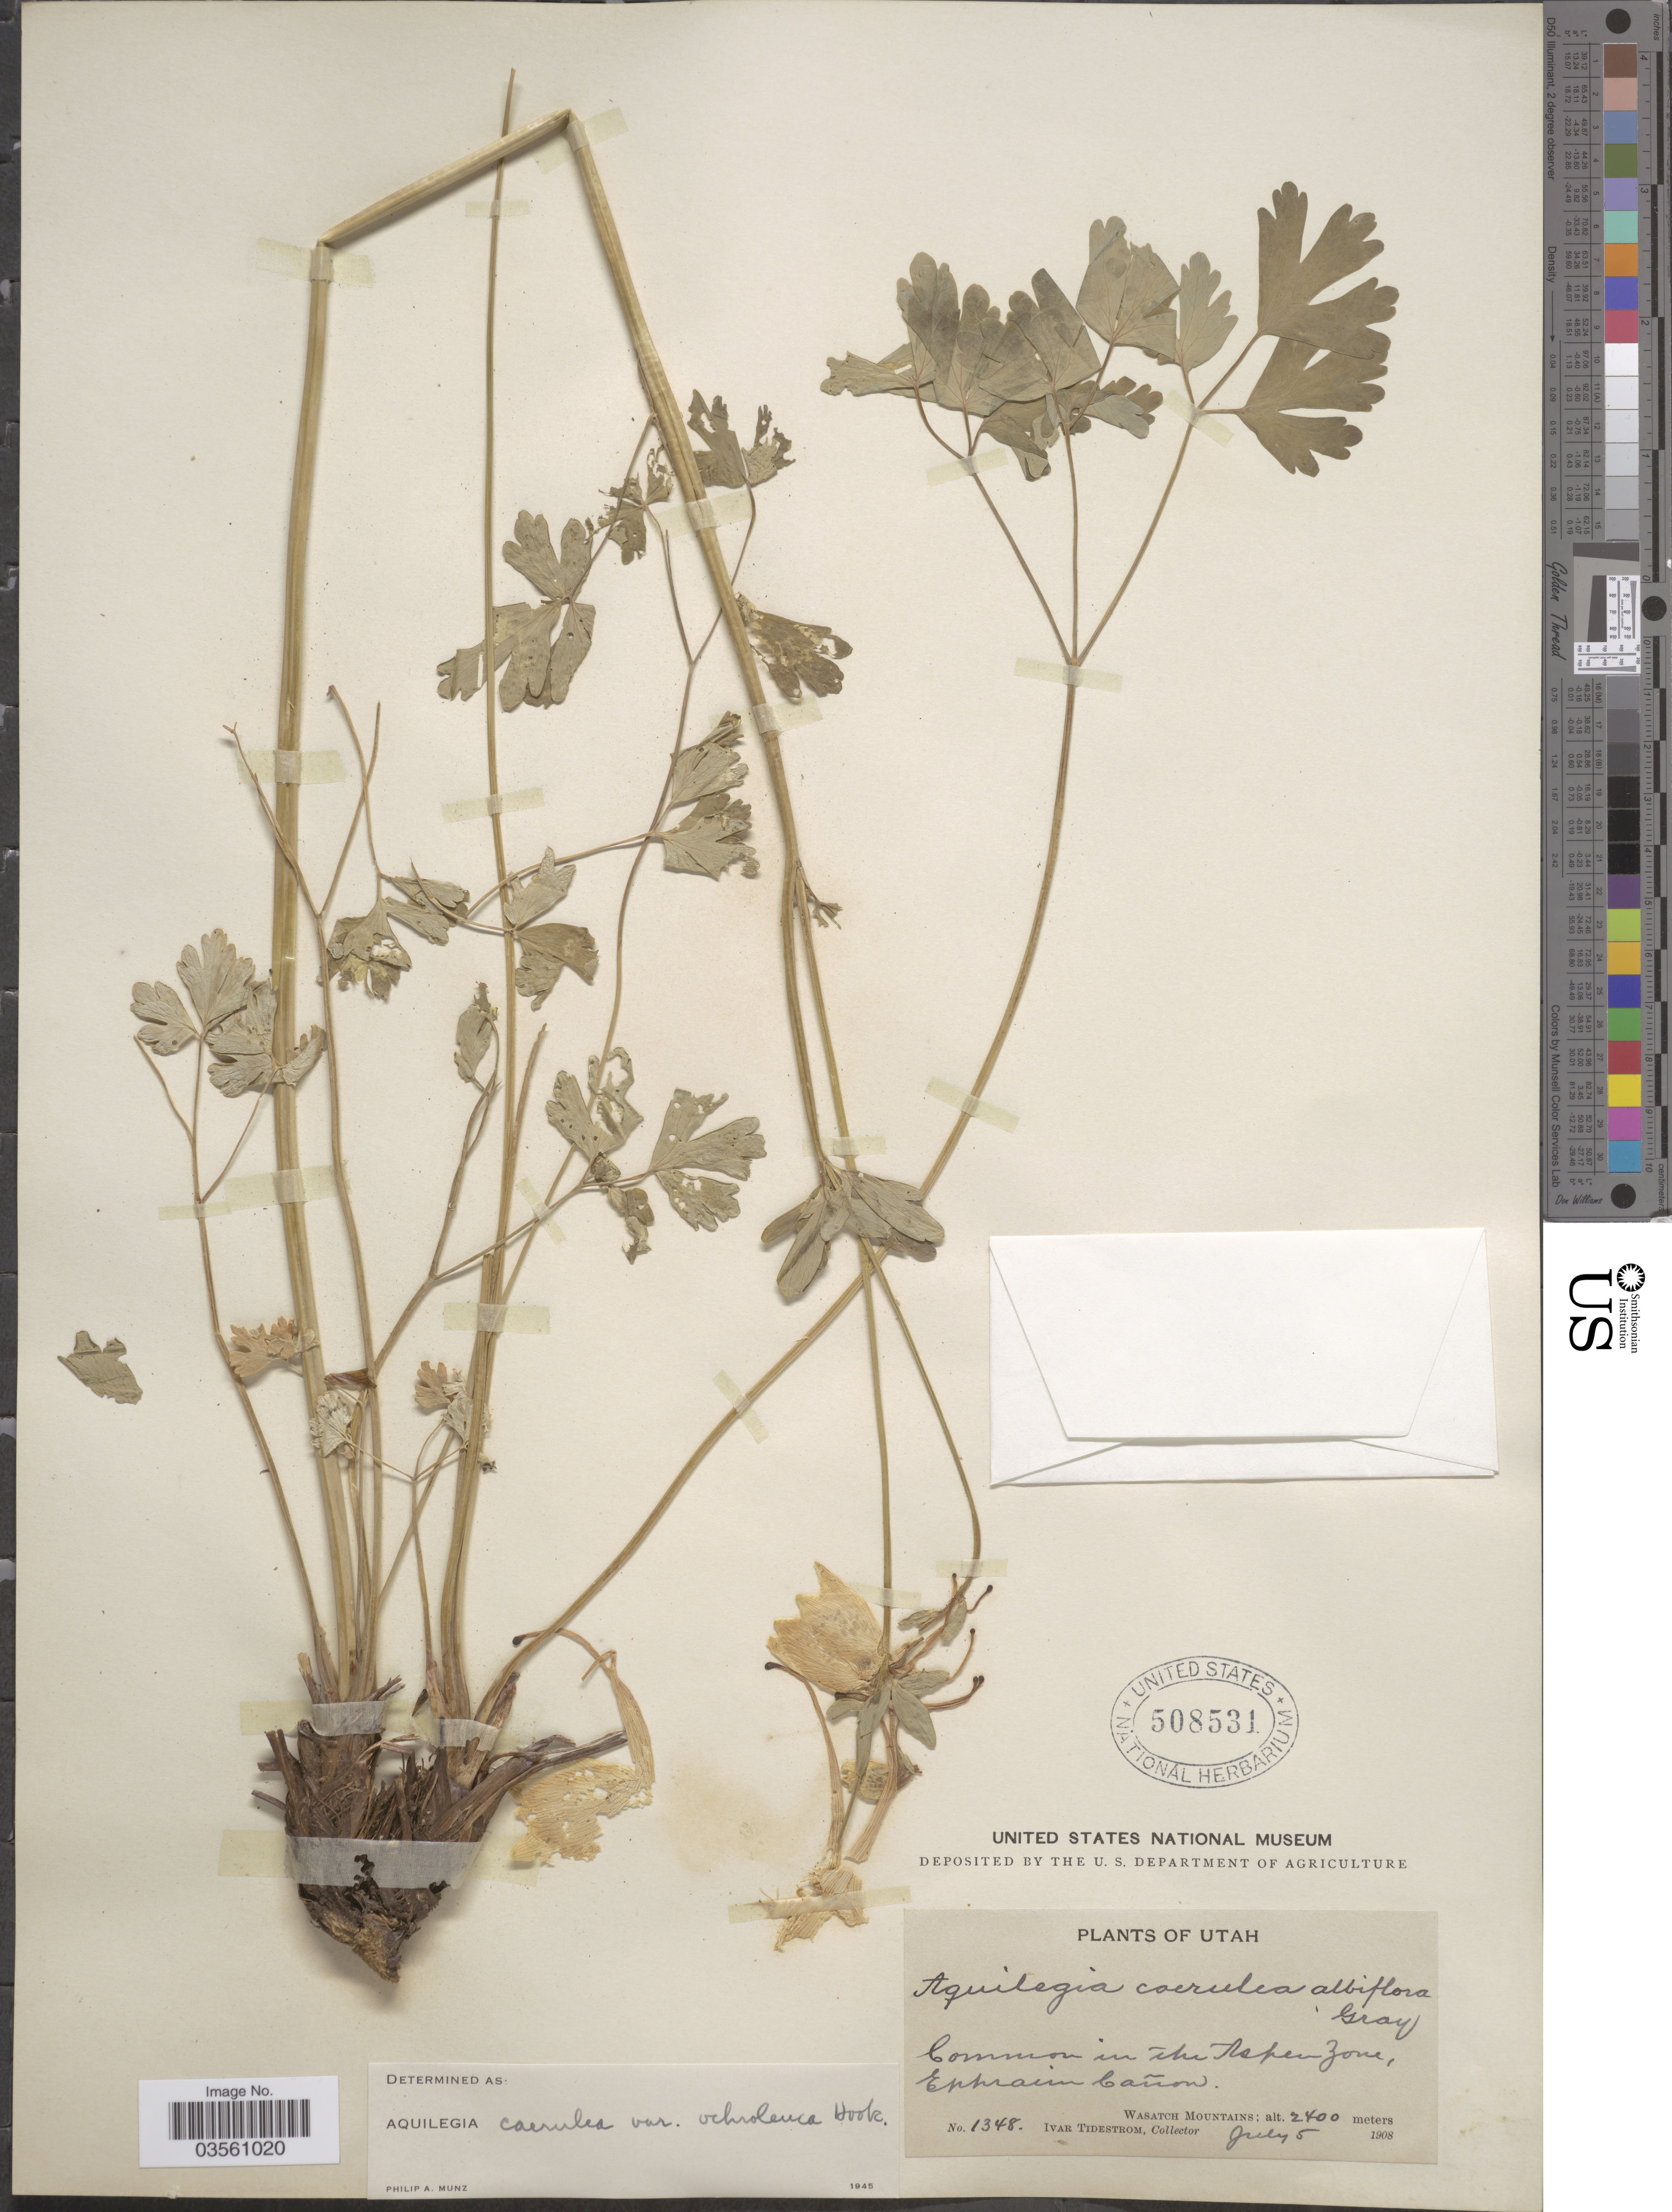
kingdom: Plantae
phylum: Tracheophyta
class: Magnoliopsida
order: Ranunculales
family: Ranunculaceae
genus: Aquilegia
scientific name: Aquilegia coerulea var. ochroleuca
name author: Hook.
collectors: I. F. Tidestrom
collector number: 1348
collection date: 1908-07-05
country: United States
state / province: Utah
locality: Aspen Zone, Ephraim Cañon. Wasatch Mountains.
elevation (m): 2400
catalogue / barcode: US 508531